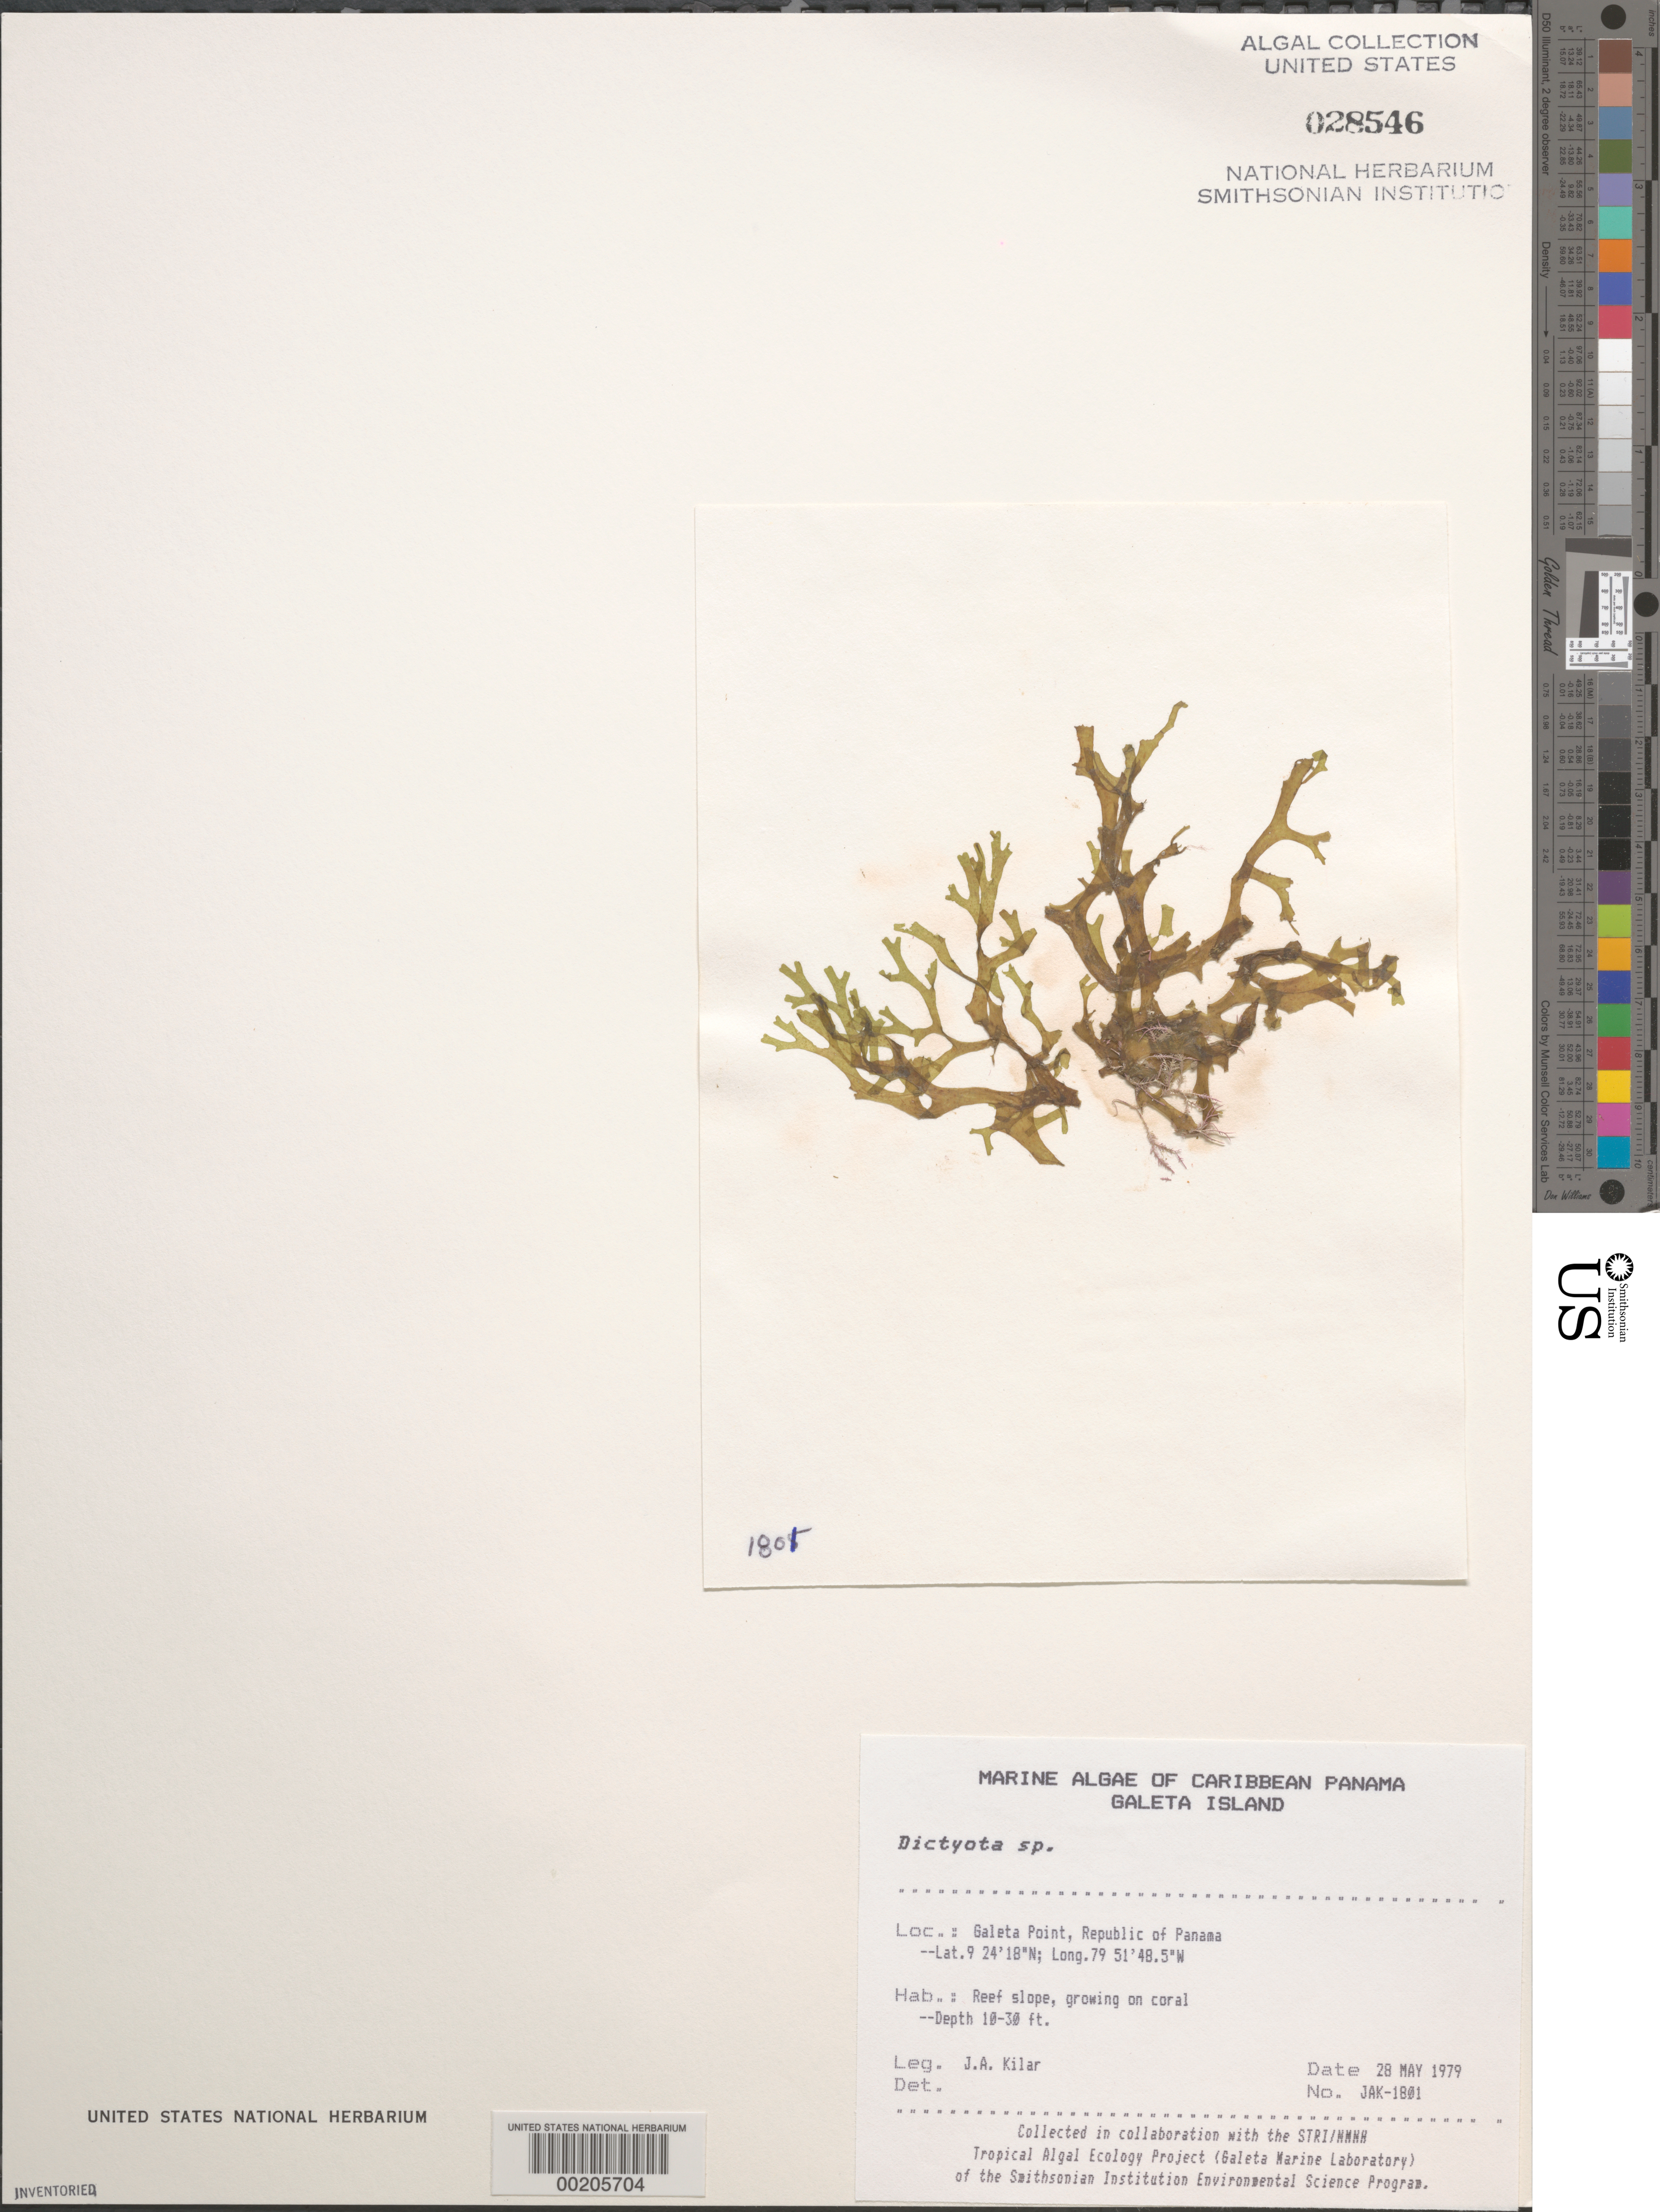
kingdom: Chromista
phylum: Ochrophyta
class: Phaeophyceae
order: Dictyotales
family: Dictyotaceae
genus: Dictyota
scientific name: Dictyota sp.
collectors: J. A. Kilar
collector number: JAK-1801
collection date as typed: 28 May 1979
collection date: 1979-05-28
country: Panama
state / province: Colón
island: Galeta Island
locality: Galeta Point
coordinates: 9 24' 18" N, 79 51' 48.5" W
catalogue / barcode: US 28546